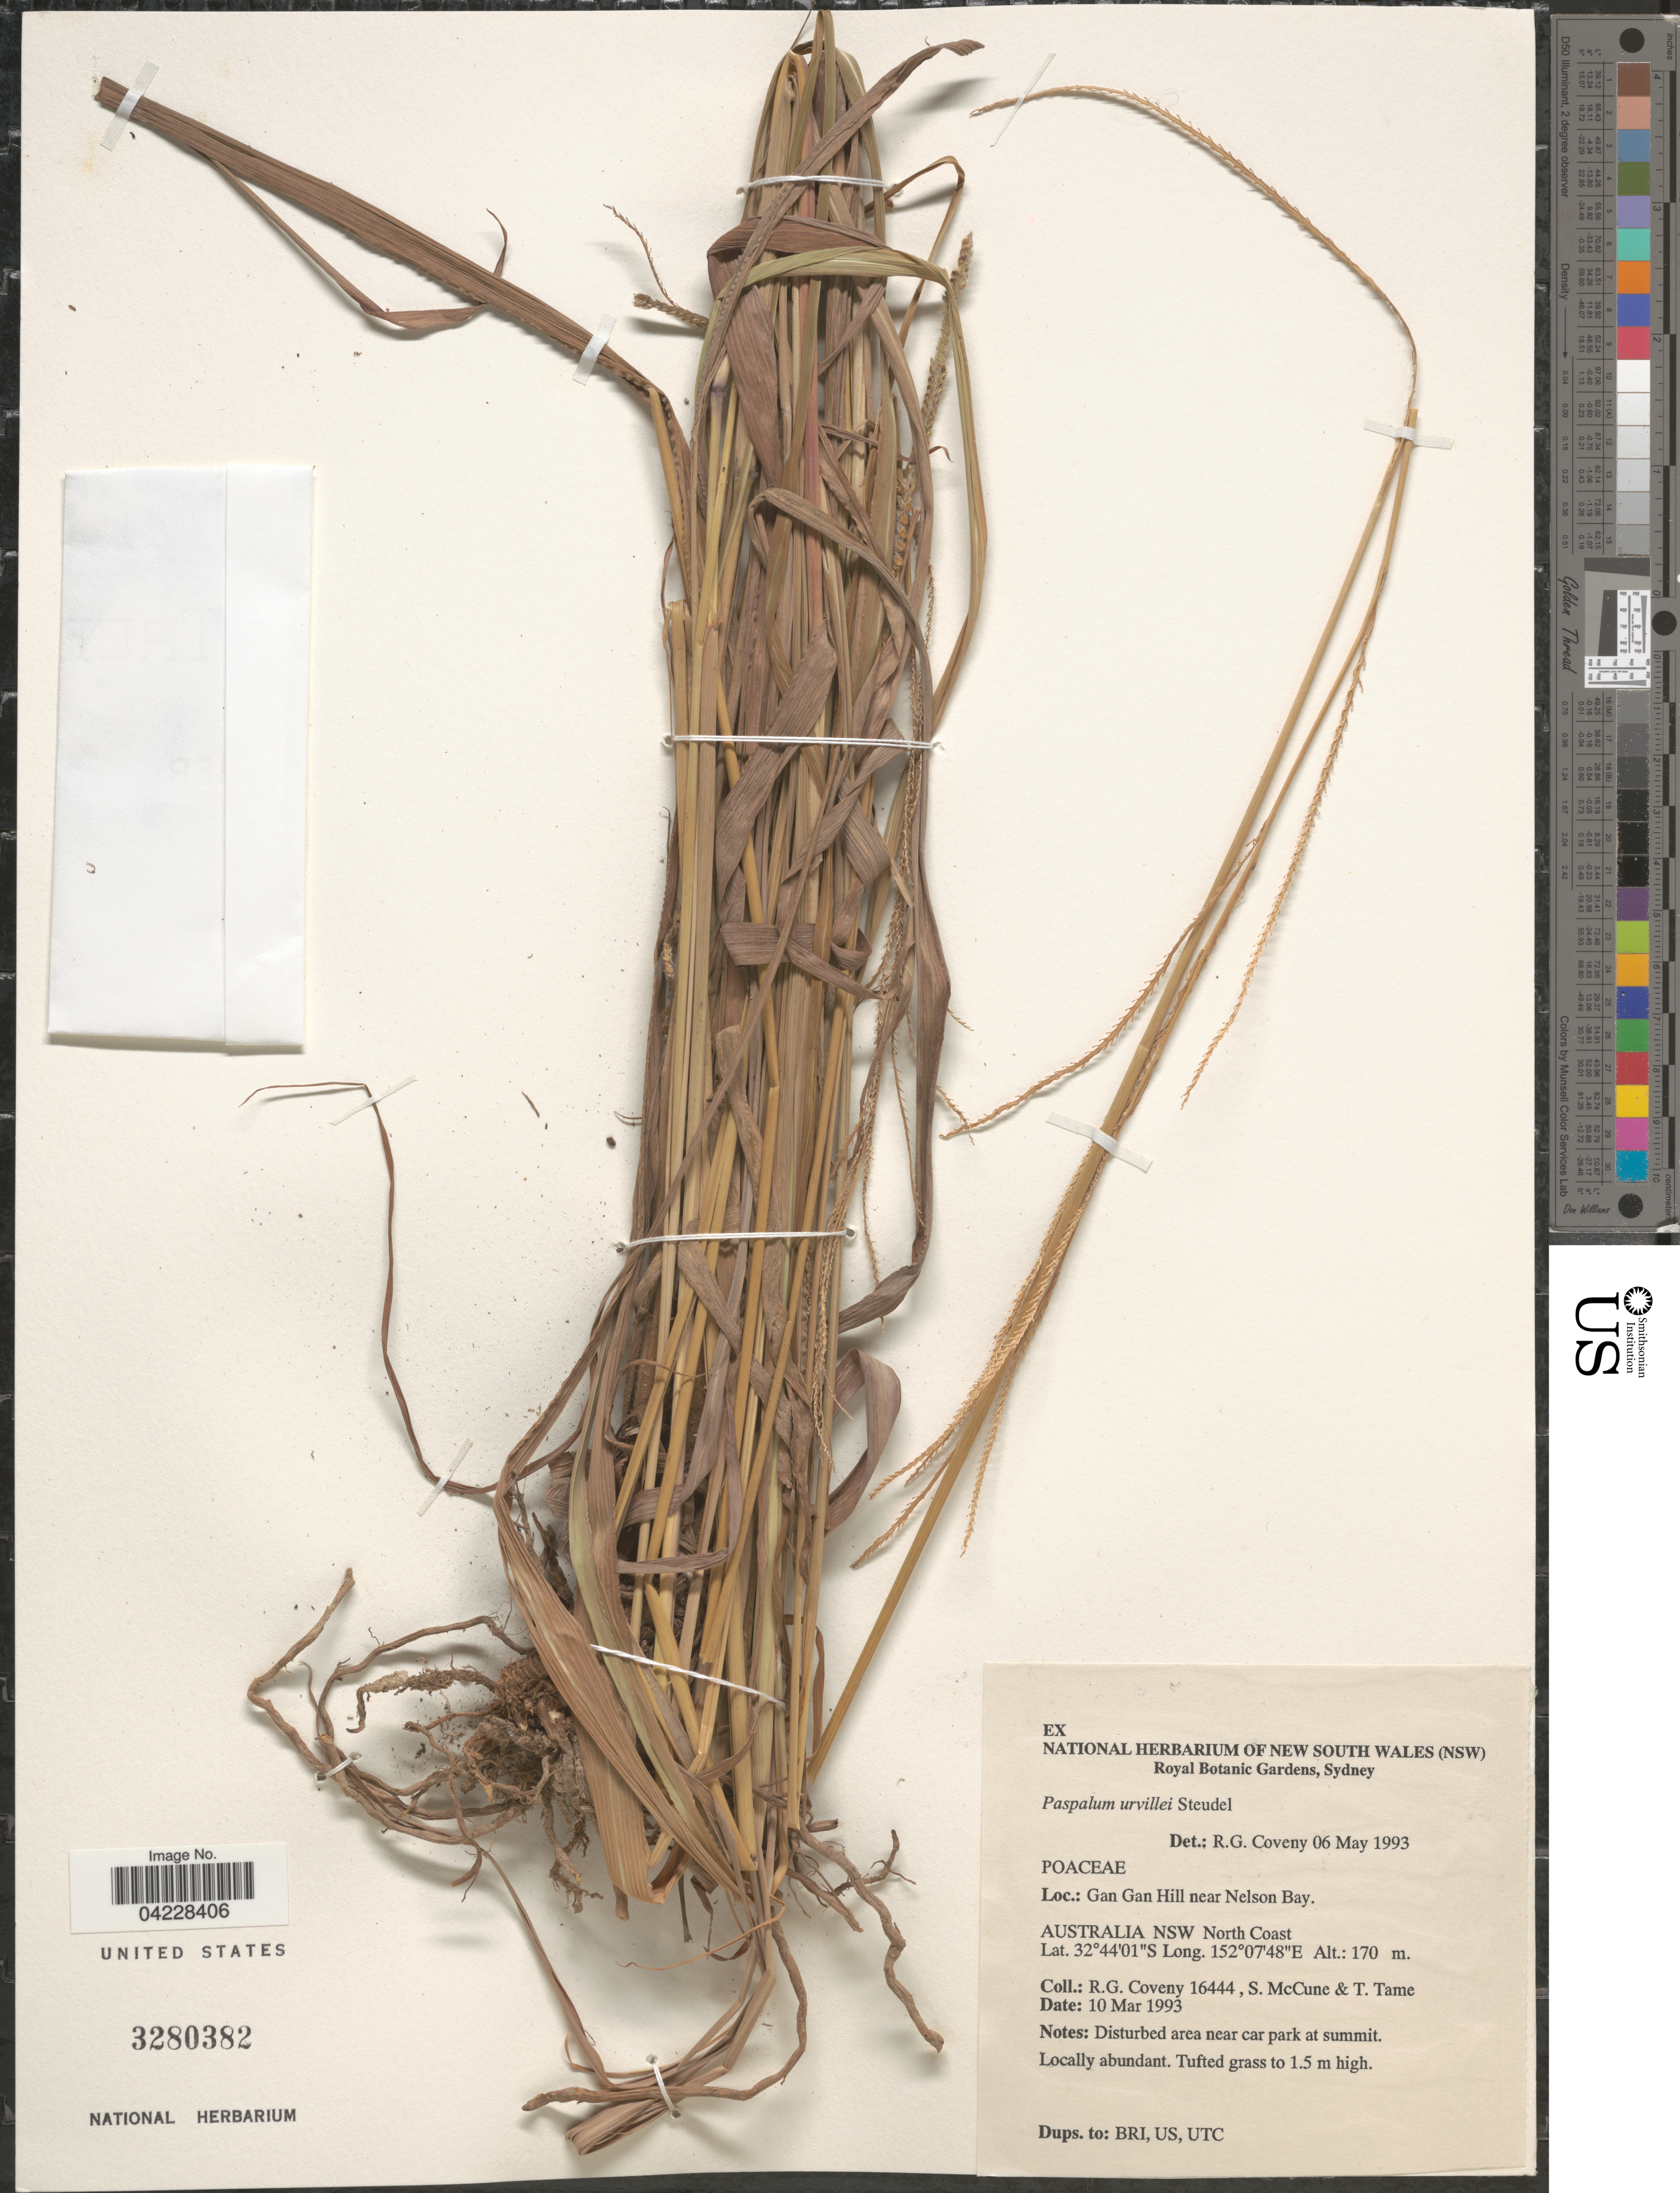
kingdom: Plantae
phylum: Tracheophyta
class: Liliopsida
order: Poales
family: Poaceae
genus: Paspalum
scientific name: Paspalum urvillei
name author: Steud.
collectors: R. Coveny, S. McCune & T. Tame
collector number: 16444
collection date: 1993-03-10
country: Australia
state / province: New South Wales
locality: Gan Gan Hill near Nelson Bay. NSW North Coast.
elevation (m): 170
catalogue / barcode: US 3280382